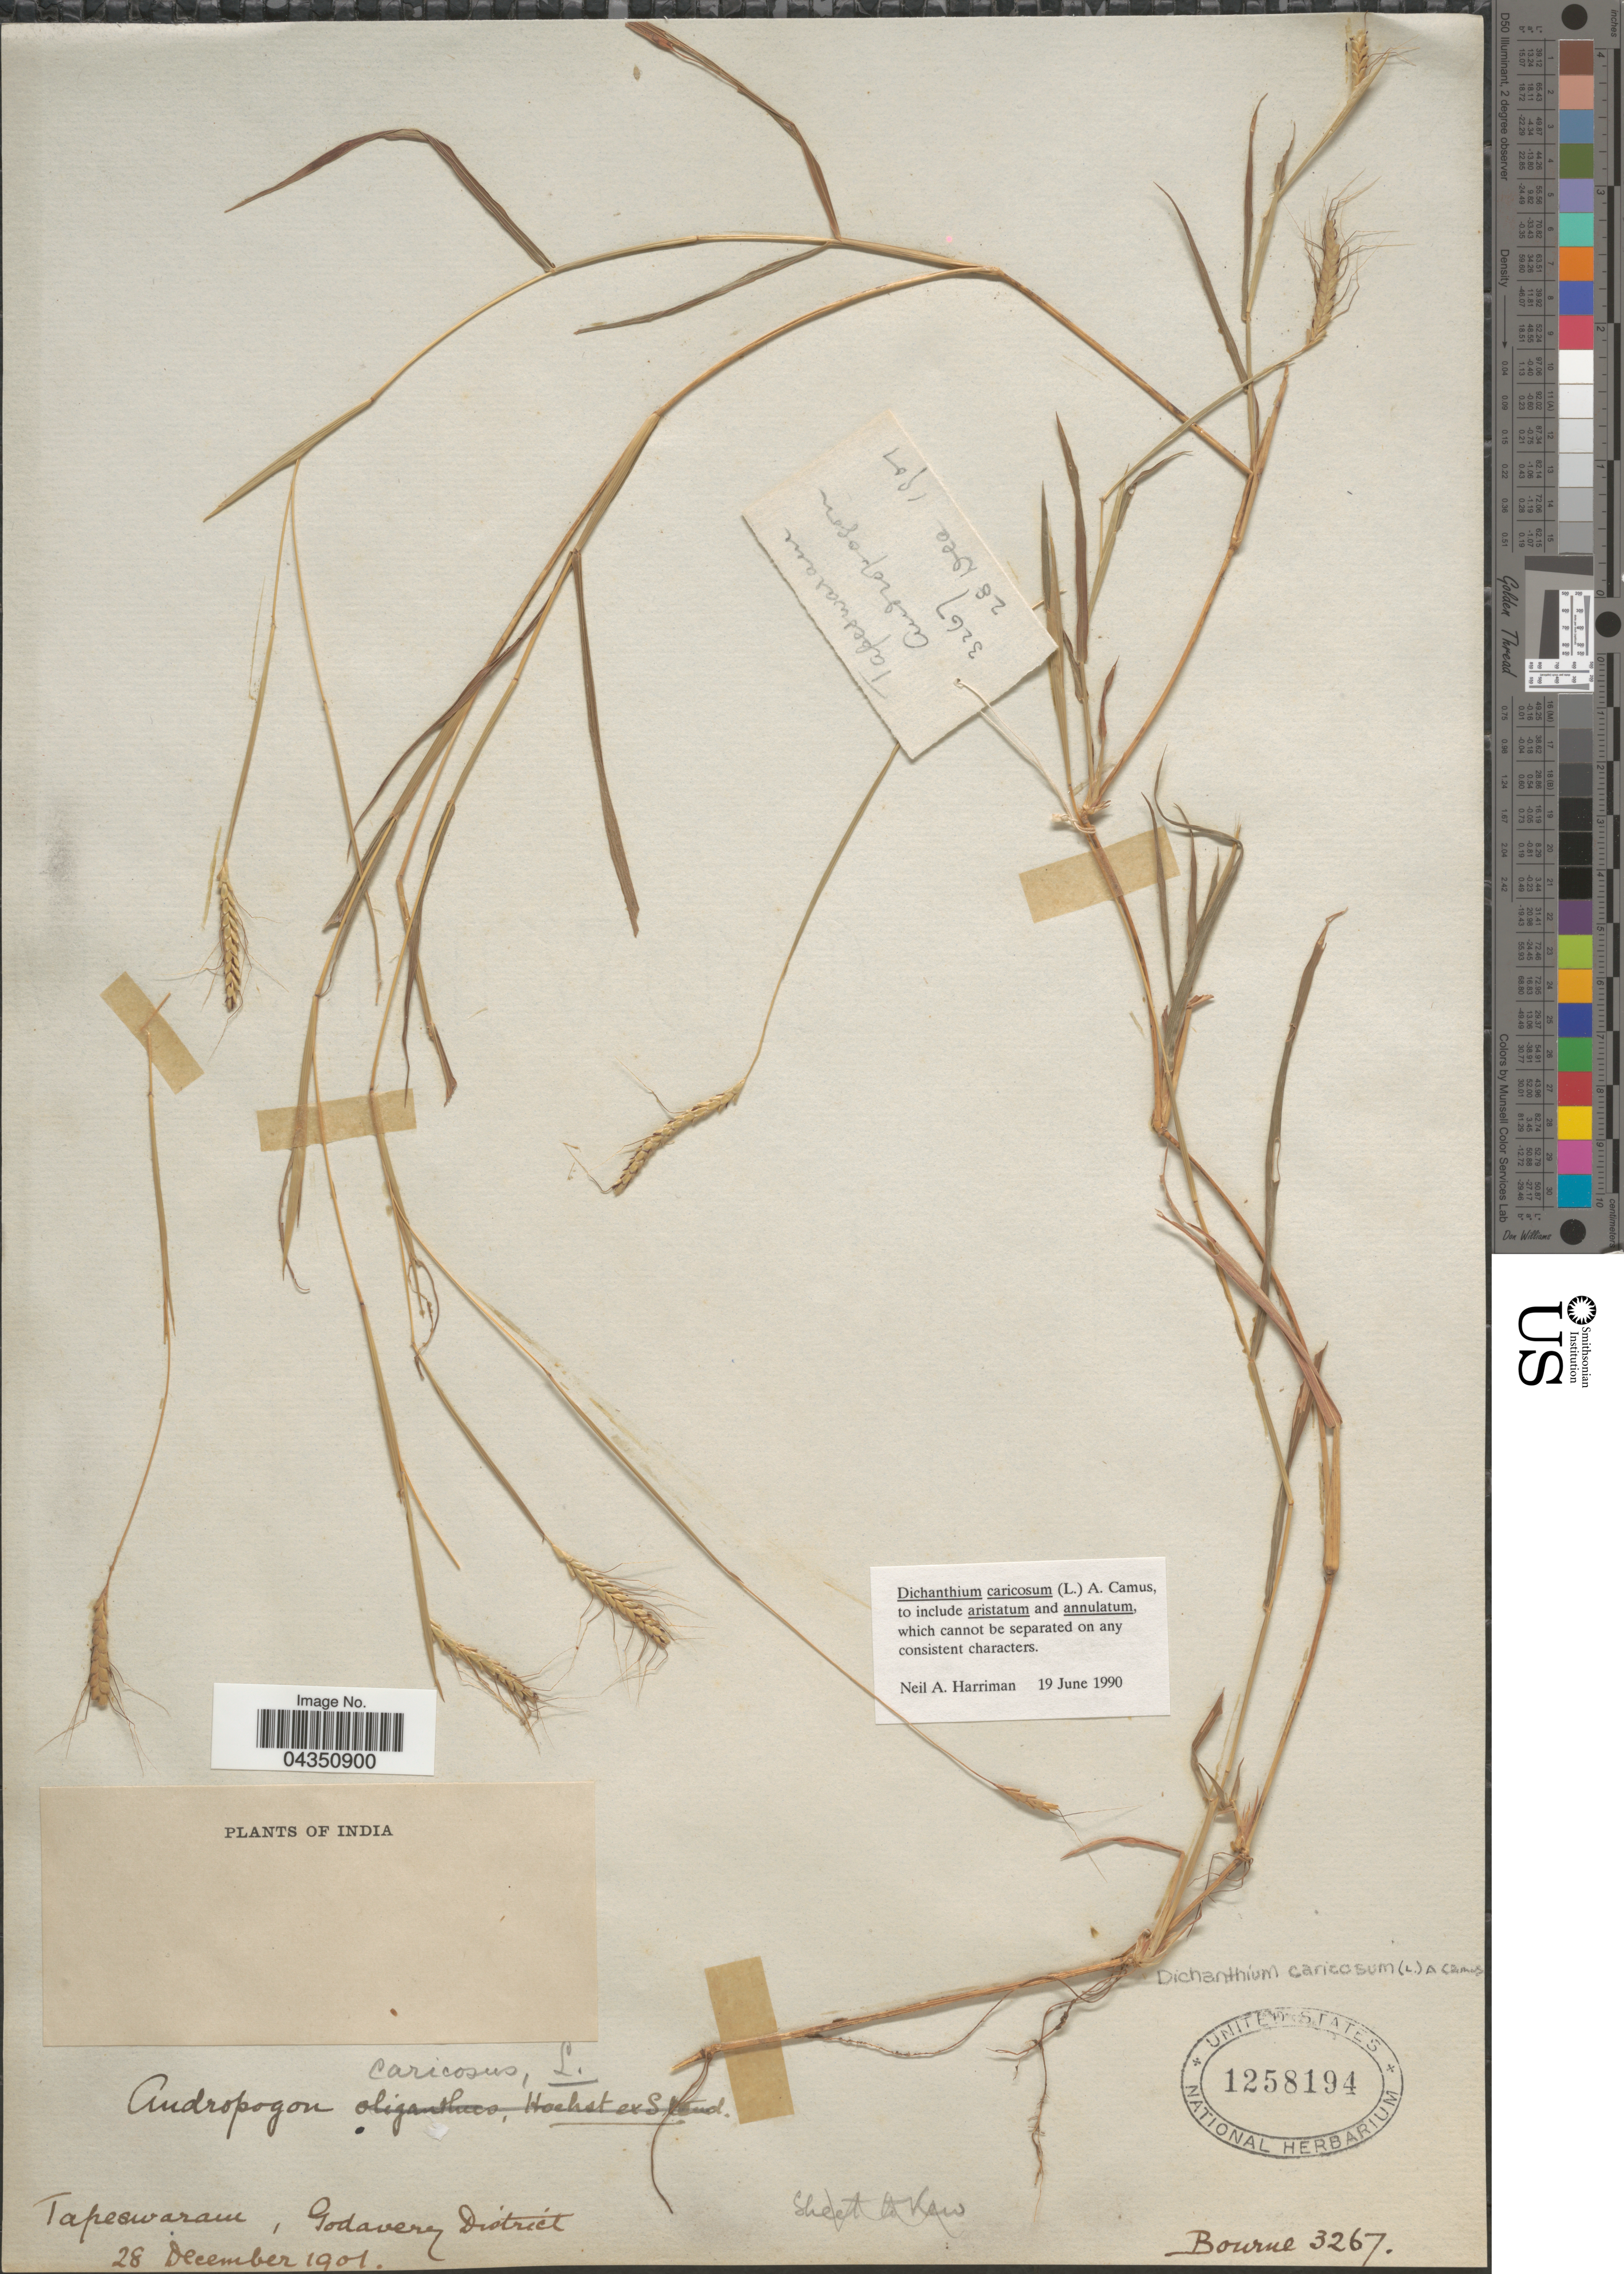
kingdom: Plantae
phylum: Tracheophyta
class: Liliopsida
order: Poales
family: Poaceae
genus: Dichanthium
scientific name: Dichanthium caricosum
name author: (L.) A. Camus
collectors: -- Bourne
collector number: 3267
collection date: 1901-12-28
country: India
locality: Tapeswaram, Godavery District.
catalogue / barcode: US 1258194